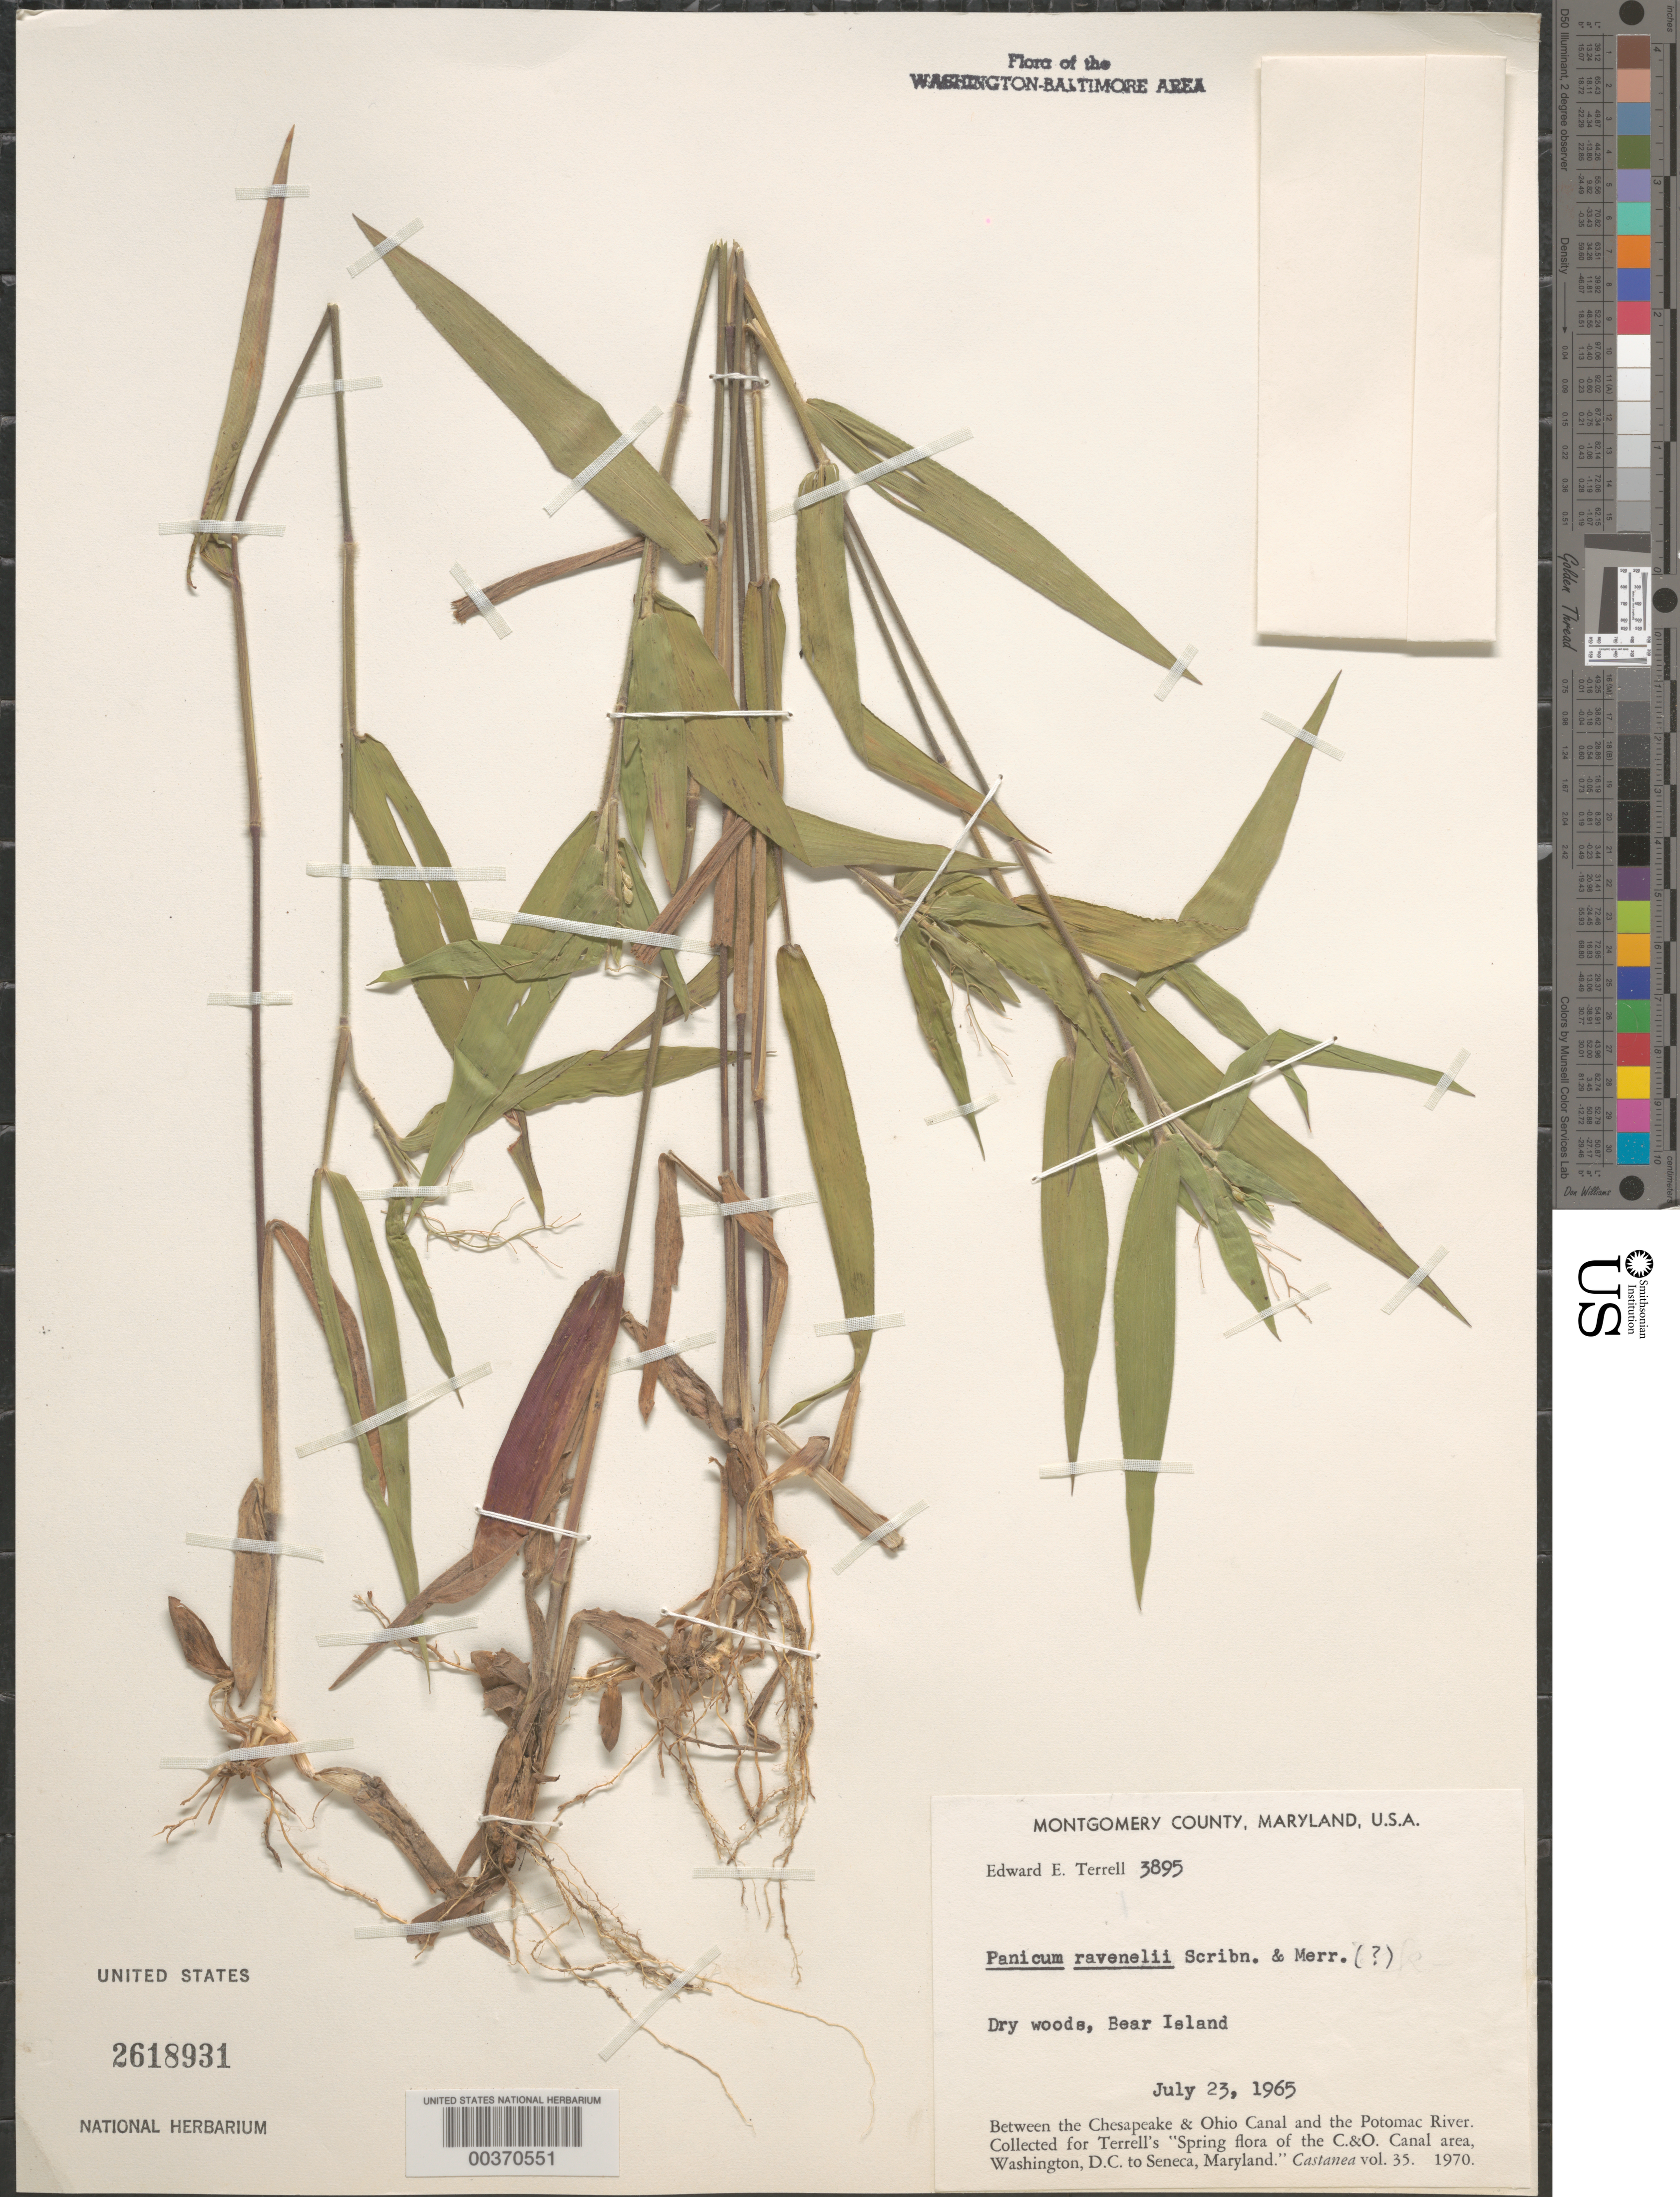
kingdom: Plantae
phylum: Tracheophyta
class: Liliopsida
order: Poales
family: Poaceae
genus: Dichanthelium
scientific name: Dichanthelium ravenelii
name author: (Scribn. & Merr.) Gould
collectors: E. E. Terrell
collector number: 3895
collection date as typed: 23 Jul 1965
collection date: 1965-07-23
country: United States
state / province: Maryland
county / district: Montgomery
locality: Bear Island C. & O. Canal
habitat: Dry woods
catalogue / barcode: US 2618931